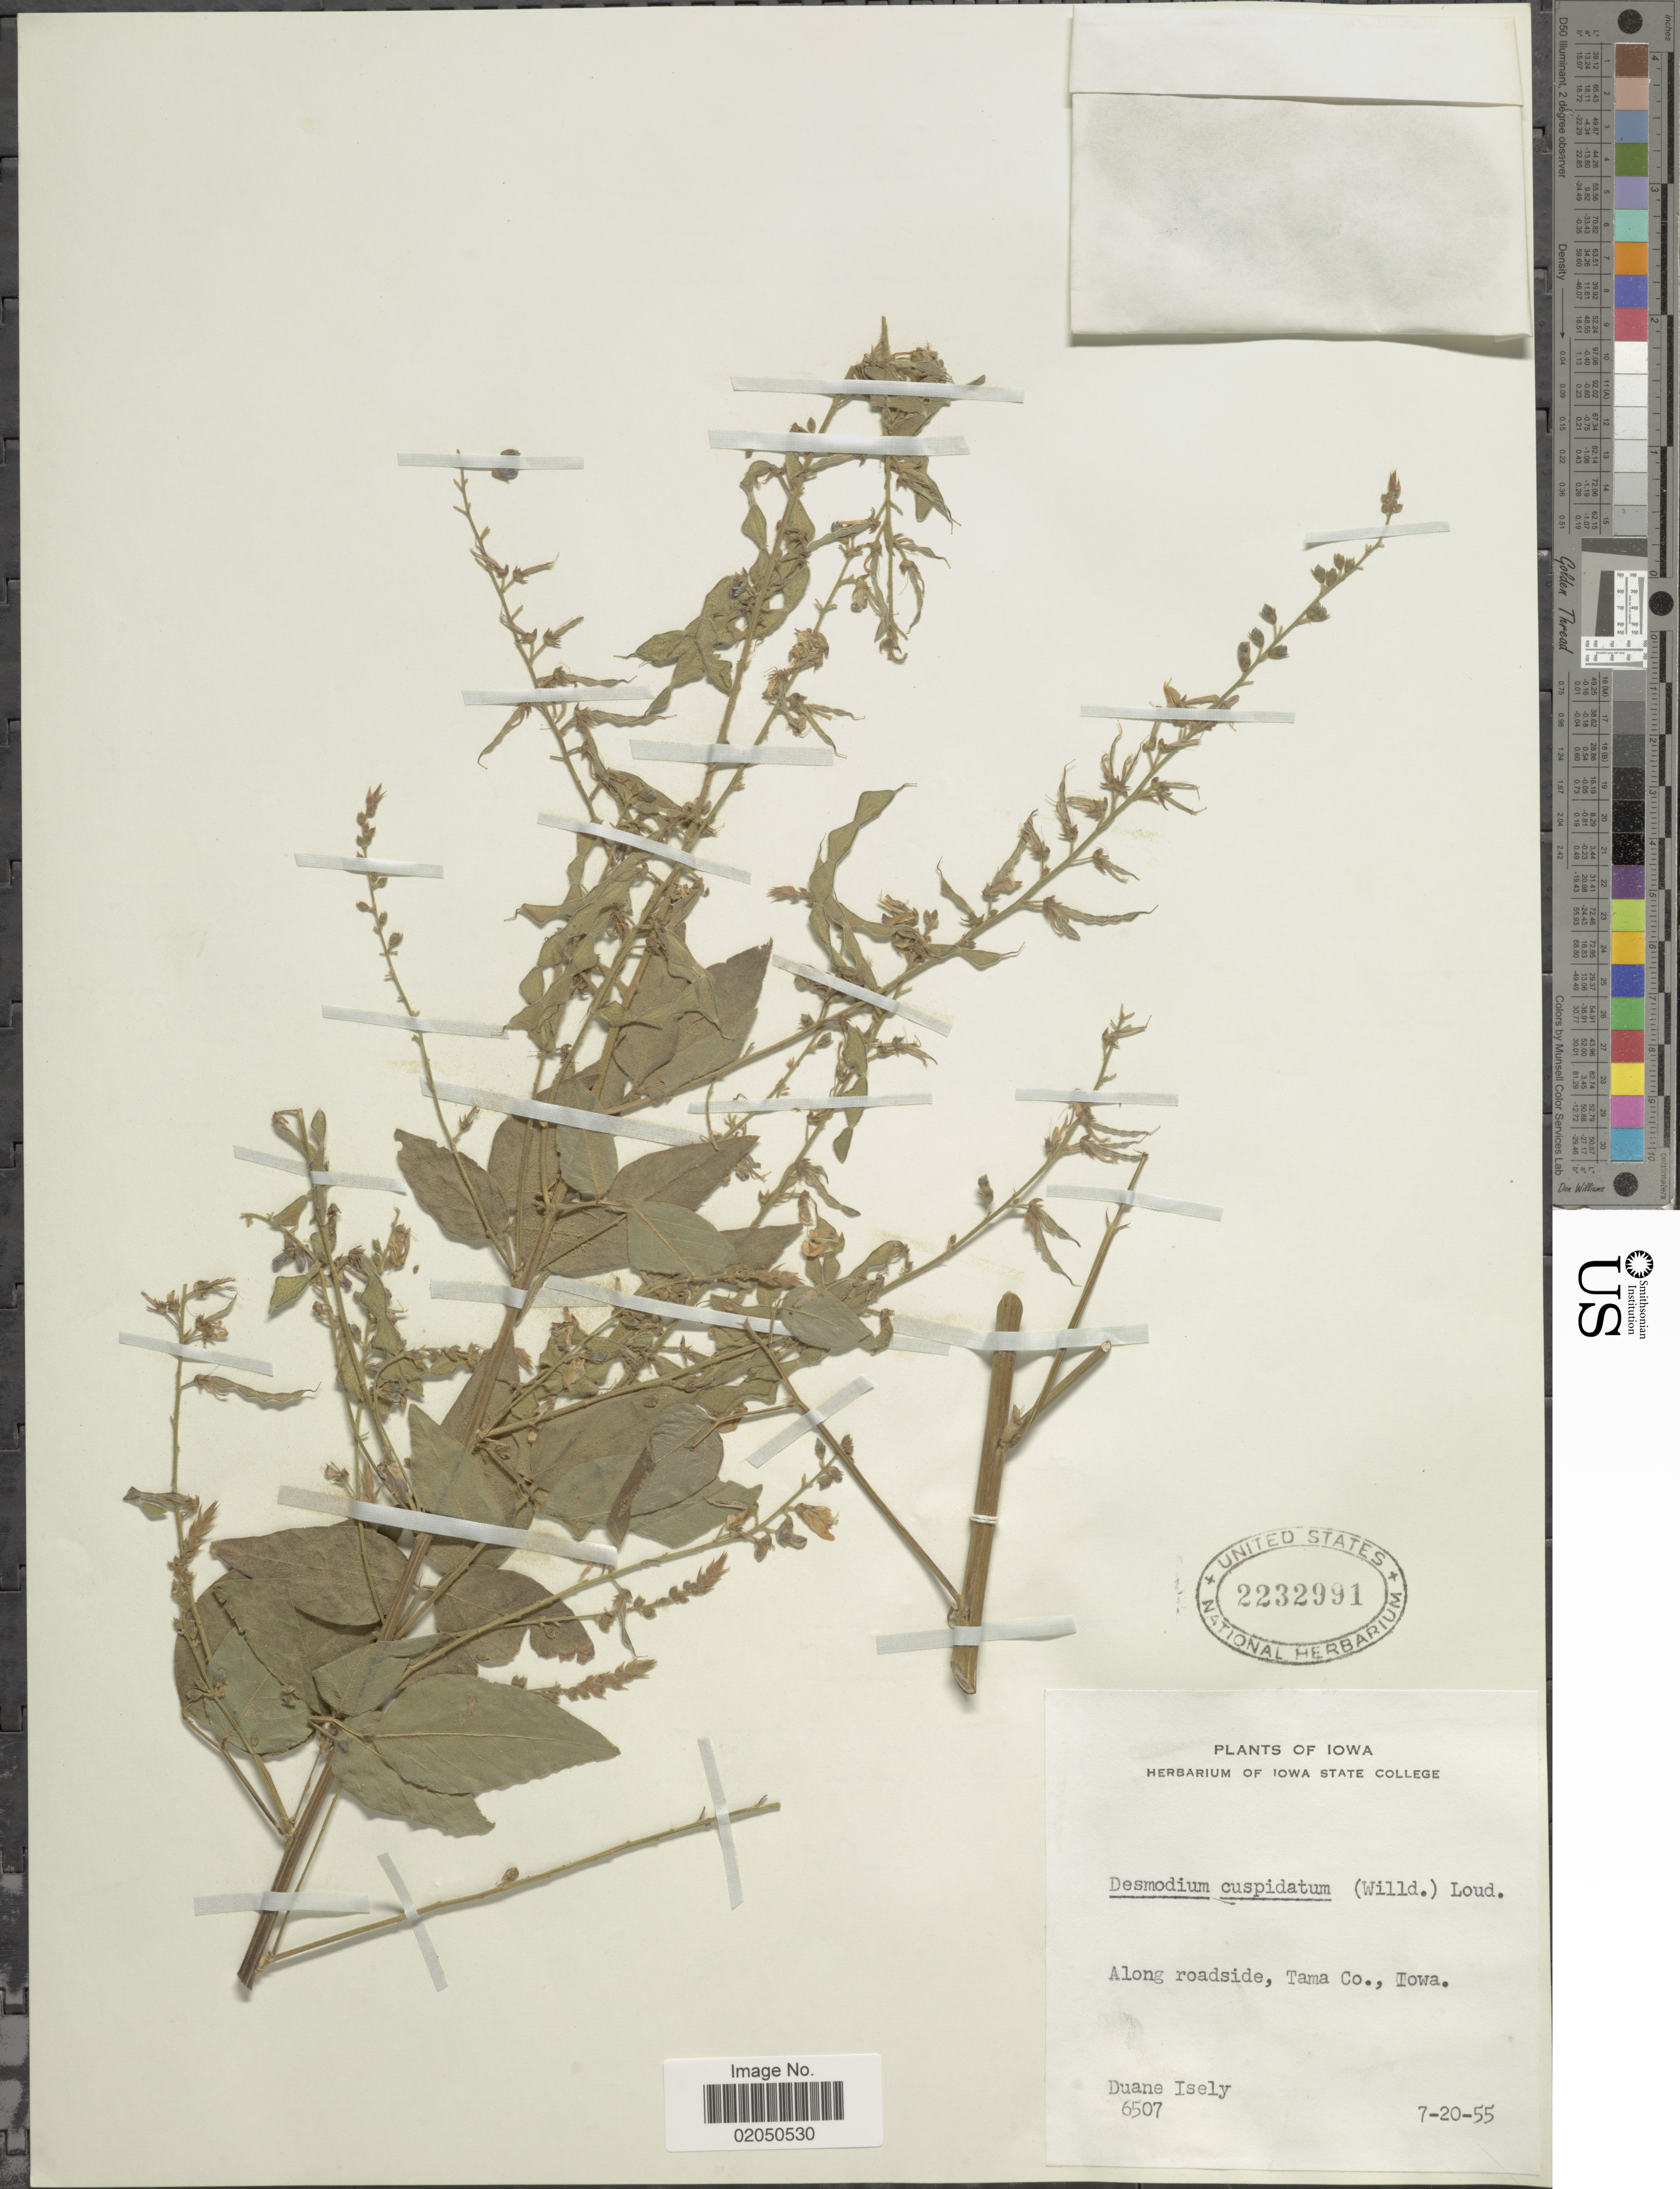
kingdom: Plantae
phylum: Tracheophyta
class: Magnoliopsida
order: Fabales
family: Fabaceae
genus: Desmodium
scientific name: Desmodium cuspidatum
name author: (Muhl. ex Willd.) Loudon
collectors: D. Isely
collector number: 6507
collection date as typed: Transcribed d/m/y: 20/7/55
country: United States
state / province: Iowa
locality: Along roadside, Tama Co.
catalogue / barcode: US 2232991